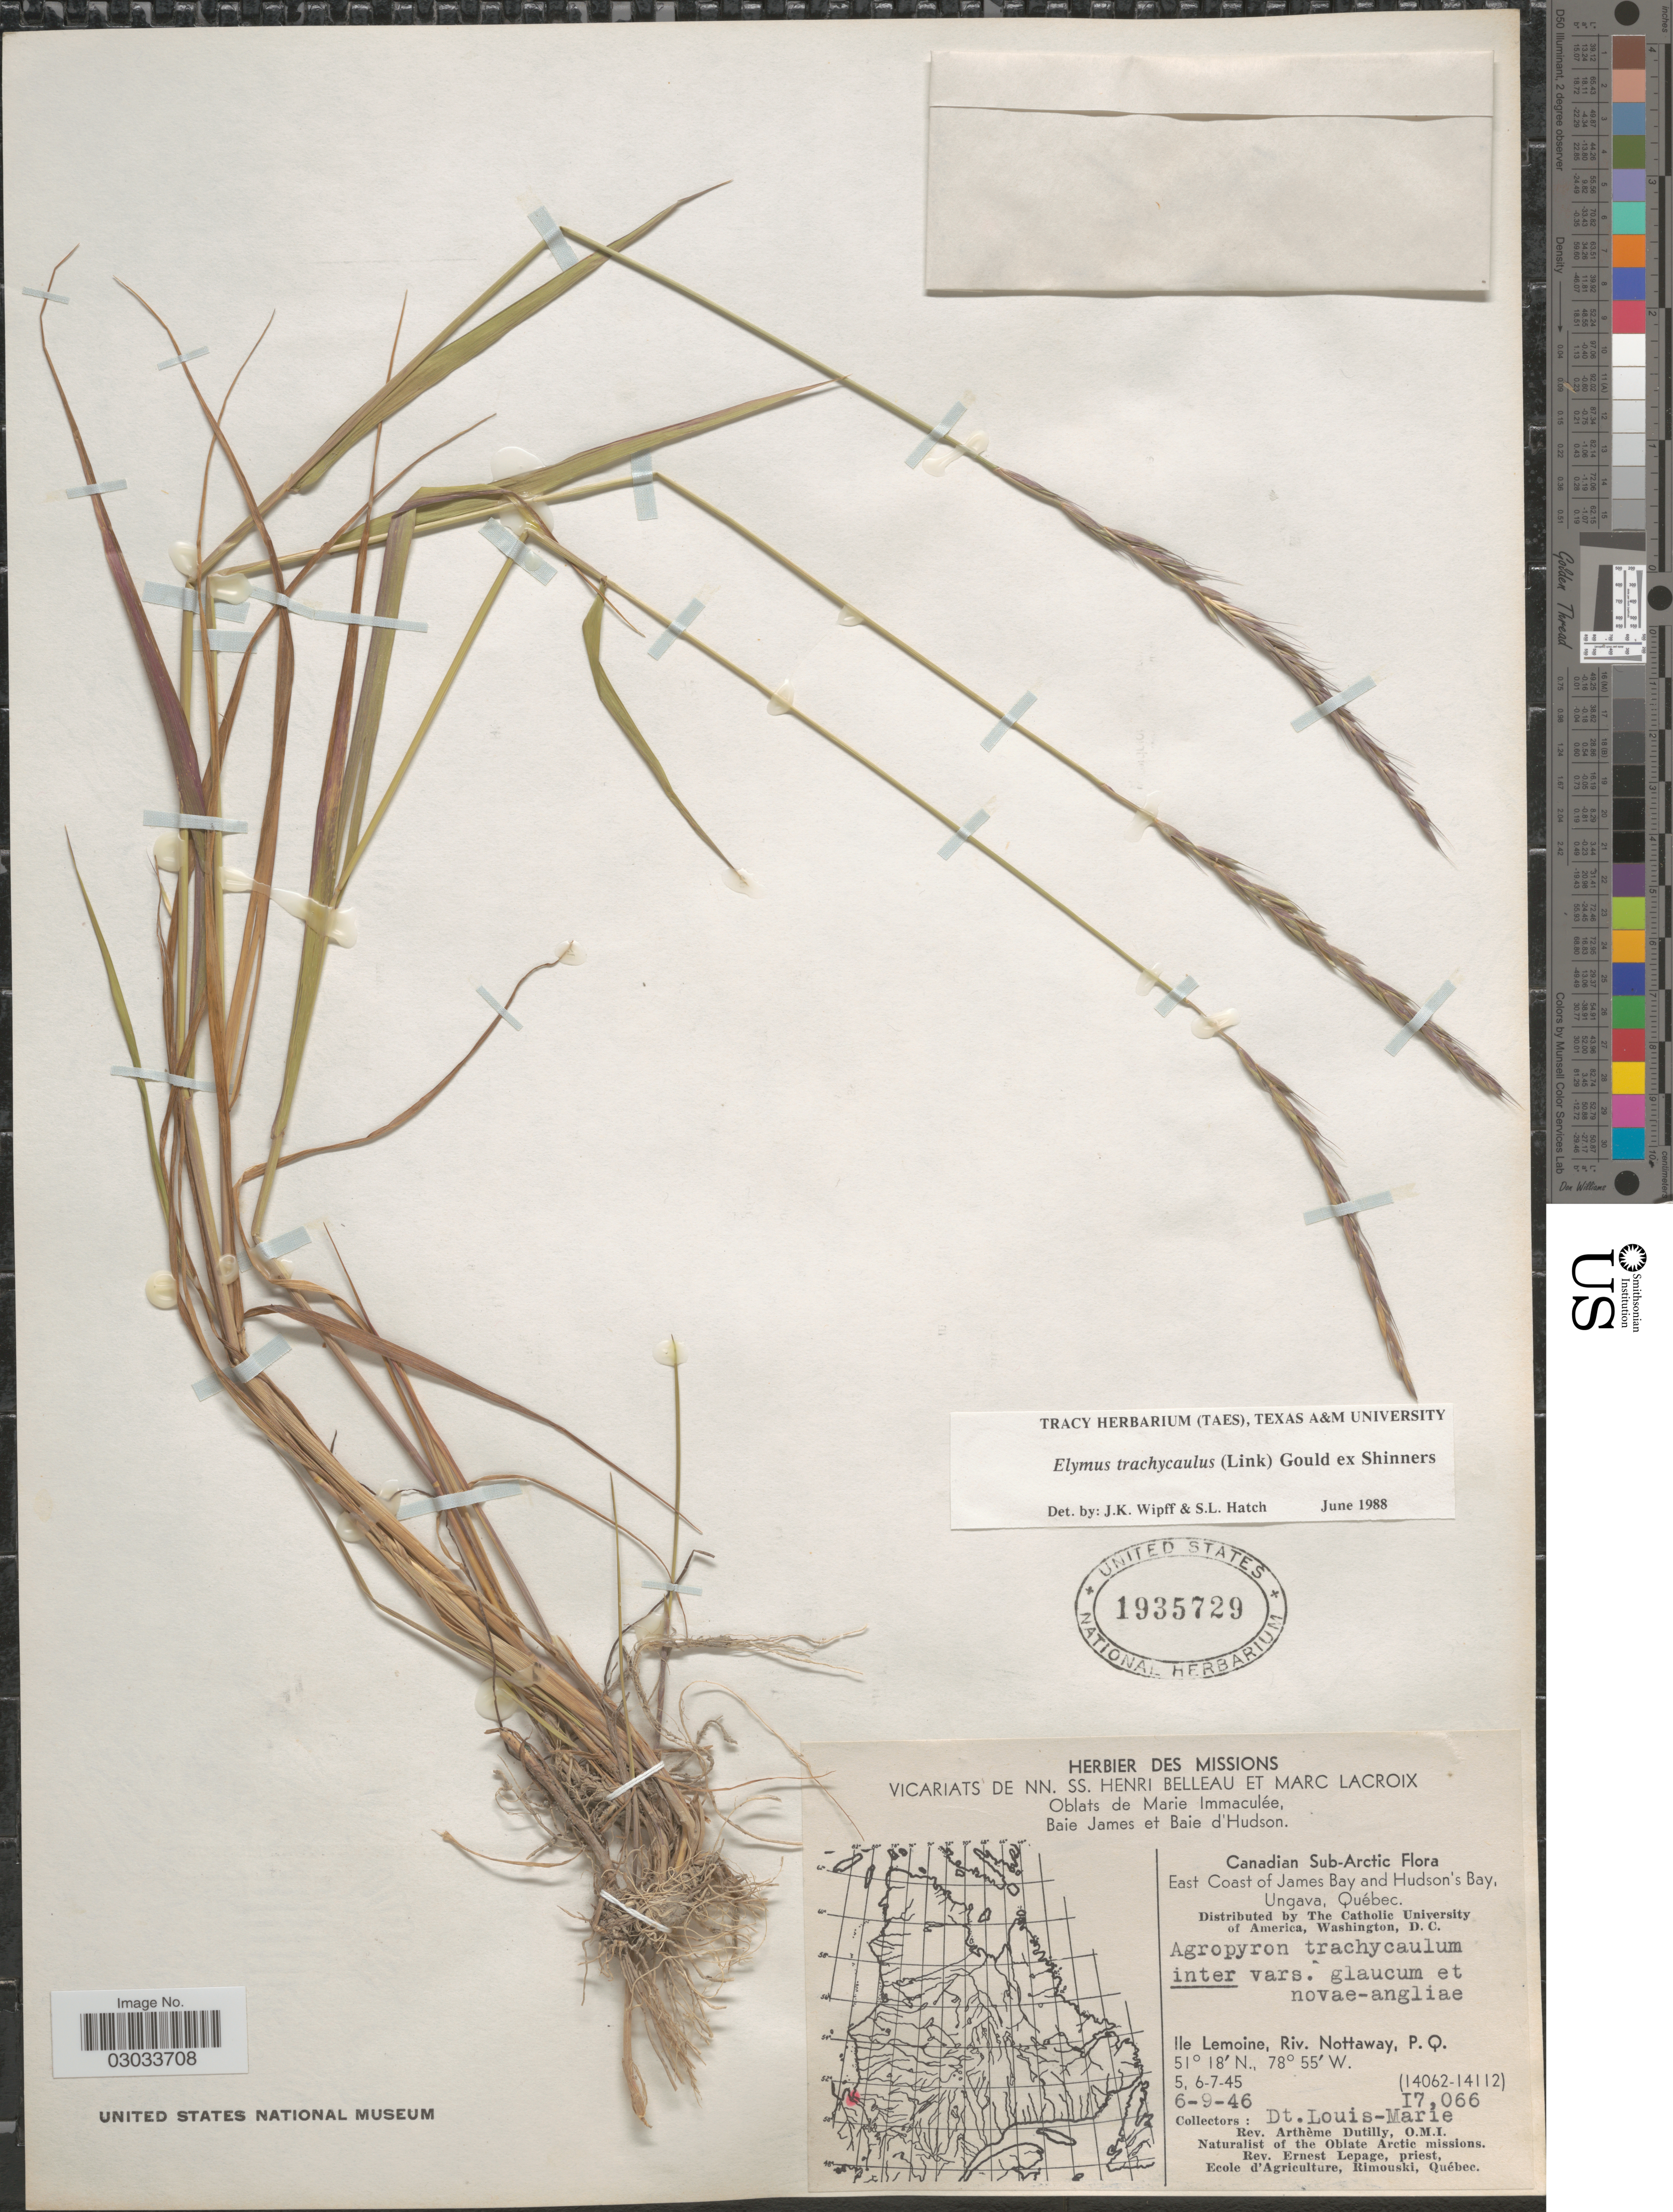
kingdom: Plantae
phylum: Tracheophyta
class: Liliopsida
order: Poales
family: Poaceae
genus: Elymus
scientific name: Elymus trachycaulus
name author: (Link) Gould ex Shinners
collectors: P. Dutilly & E. Lepage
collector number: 17066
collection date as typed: Transcribed d/m/y: 6/9/46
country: Canada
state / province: Quebec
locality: Baie James et Baie d'Hudson [unsure placement]. Canadian Sub-Arctic. East Coast of James Bay and Hudson's Bay. Ungava. Ile Lemoine, Riv. Nottaway, P. Q. Oblate Arctic missions.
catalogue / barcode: US 1935729